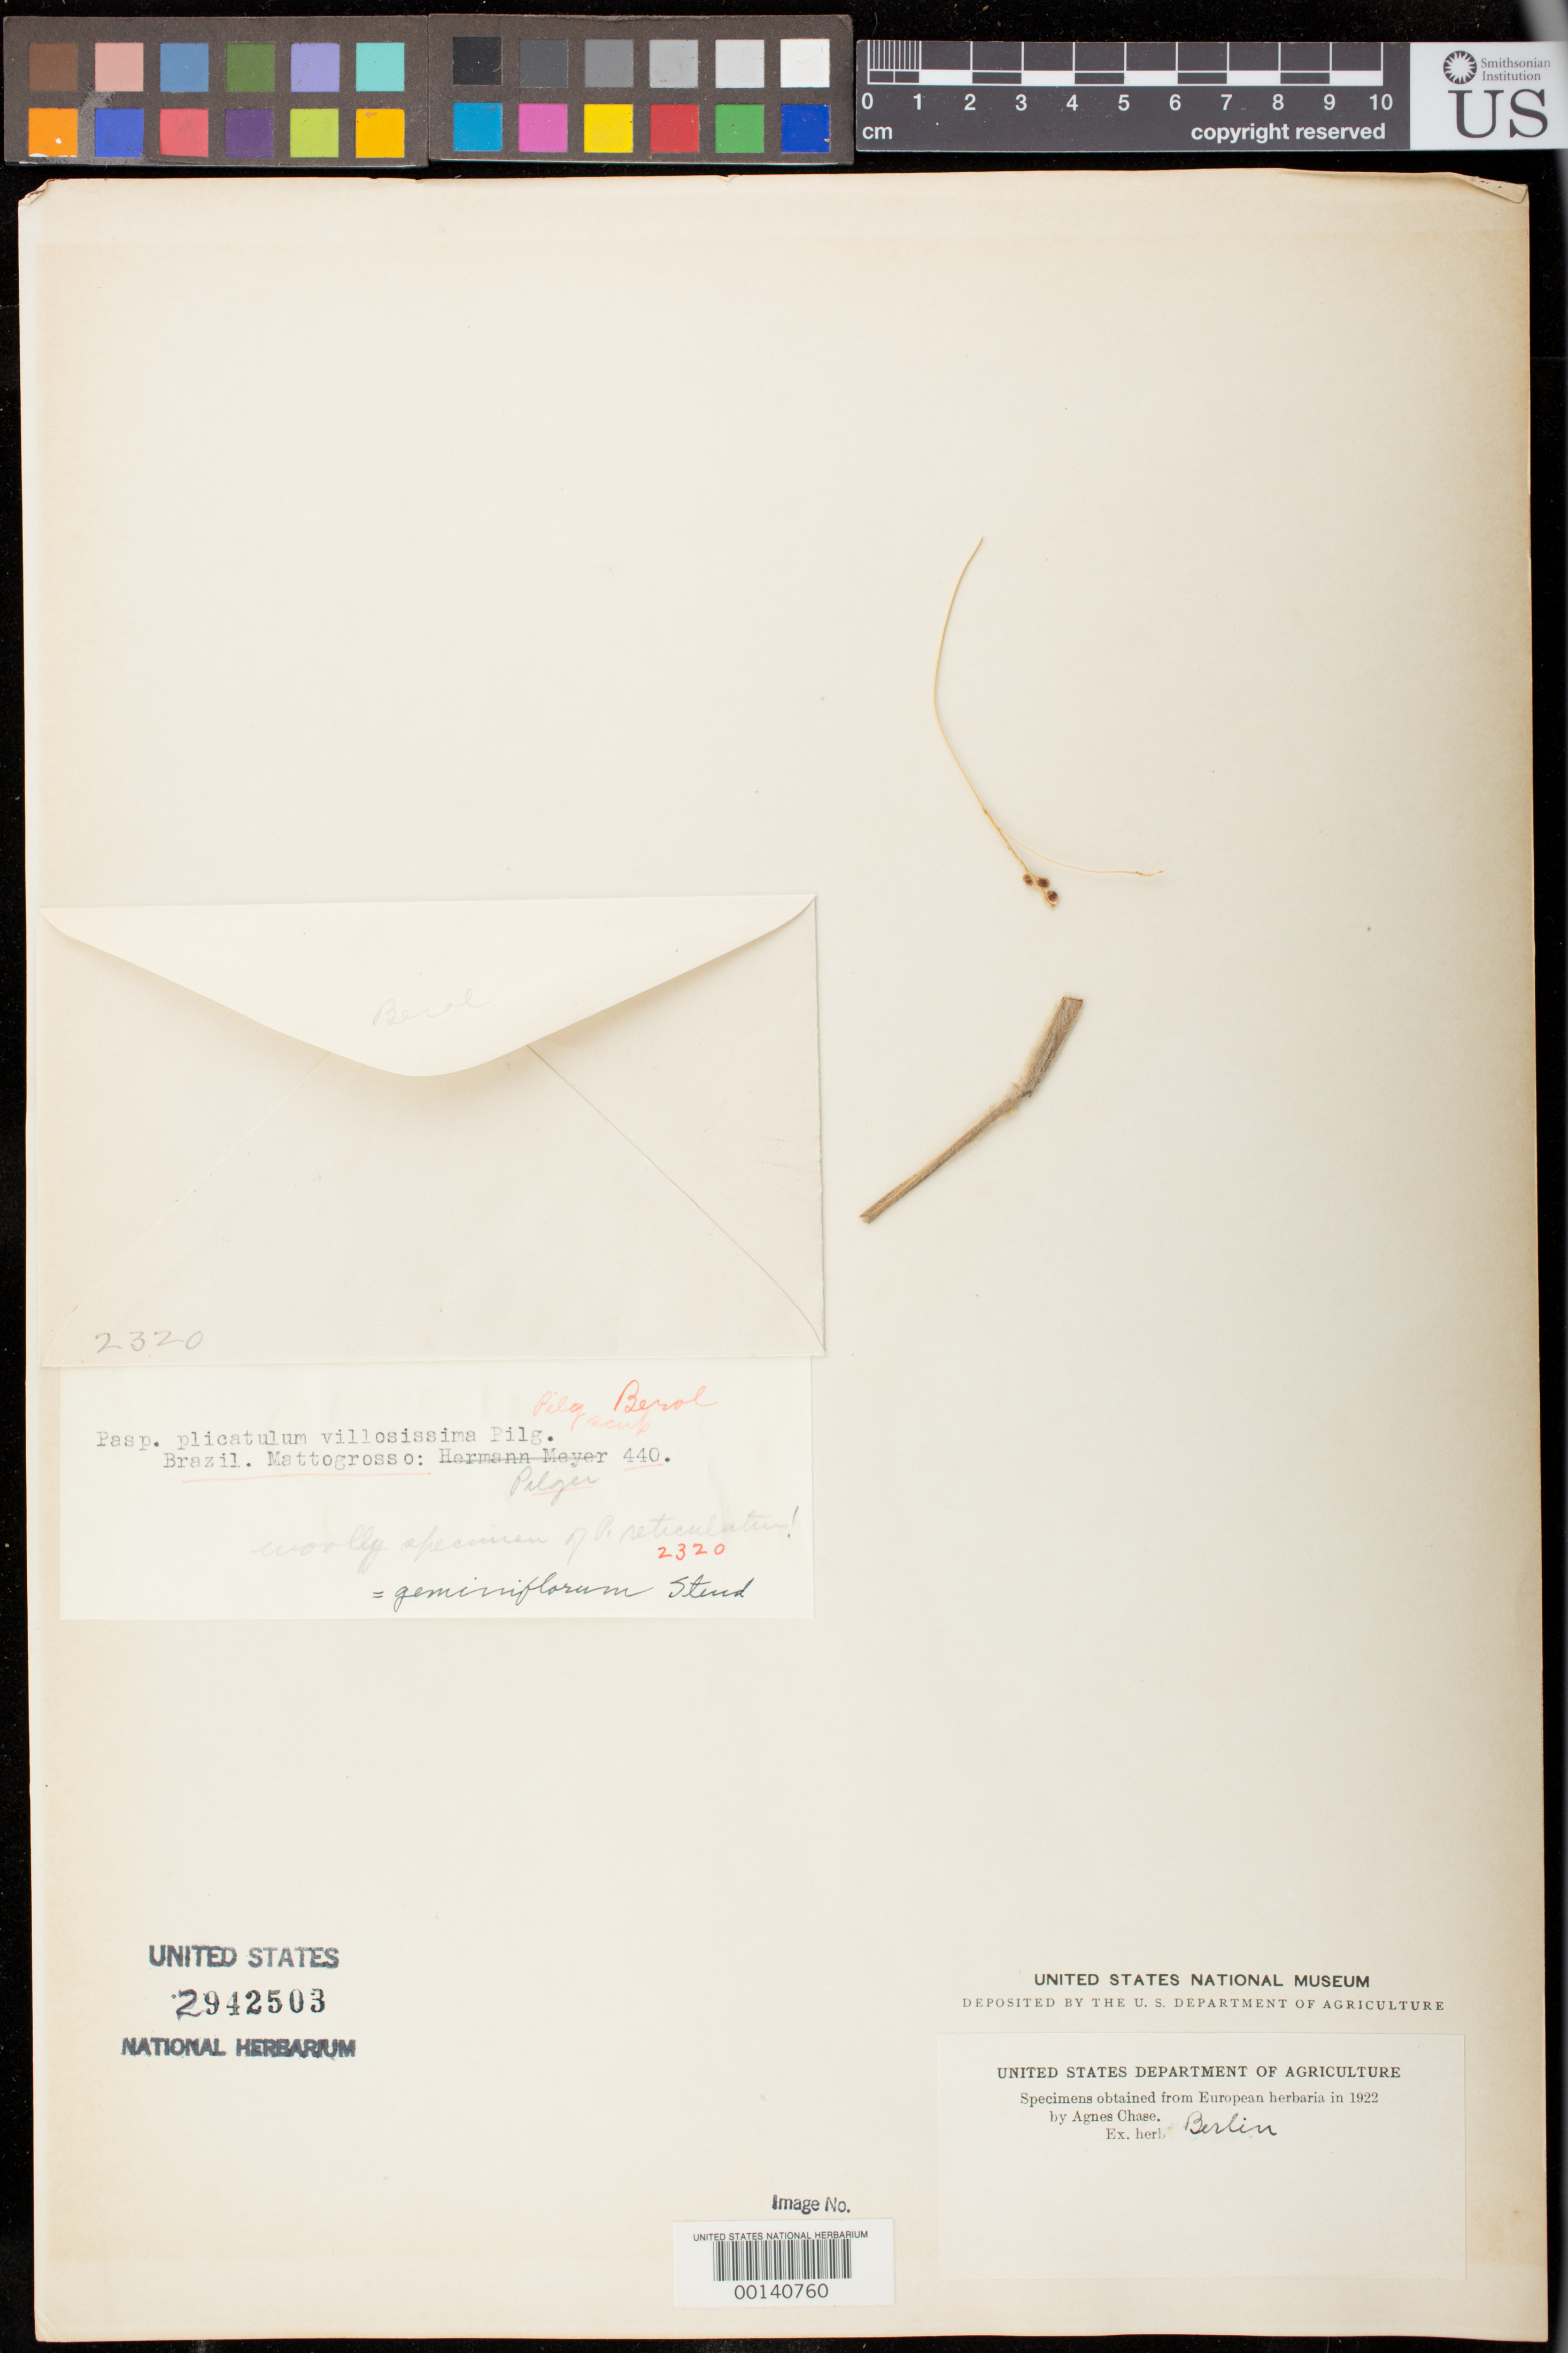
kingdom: Plantae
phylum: Tracheophyta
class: Liliopsida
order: Poales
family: Poaceae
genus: Paspalum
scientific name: Paspalum plicatulum var. villosissima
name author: Pilg.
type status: Type Fragment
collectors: R. K. F. Pilger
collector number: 440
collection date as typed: Apr 1899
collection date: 1899-04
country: Brazil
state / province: Mato Grosso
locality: Cuyaba and Rosario.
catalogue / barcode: US 2942503